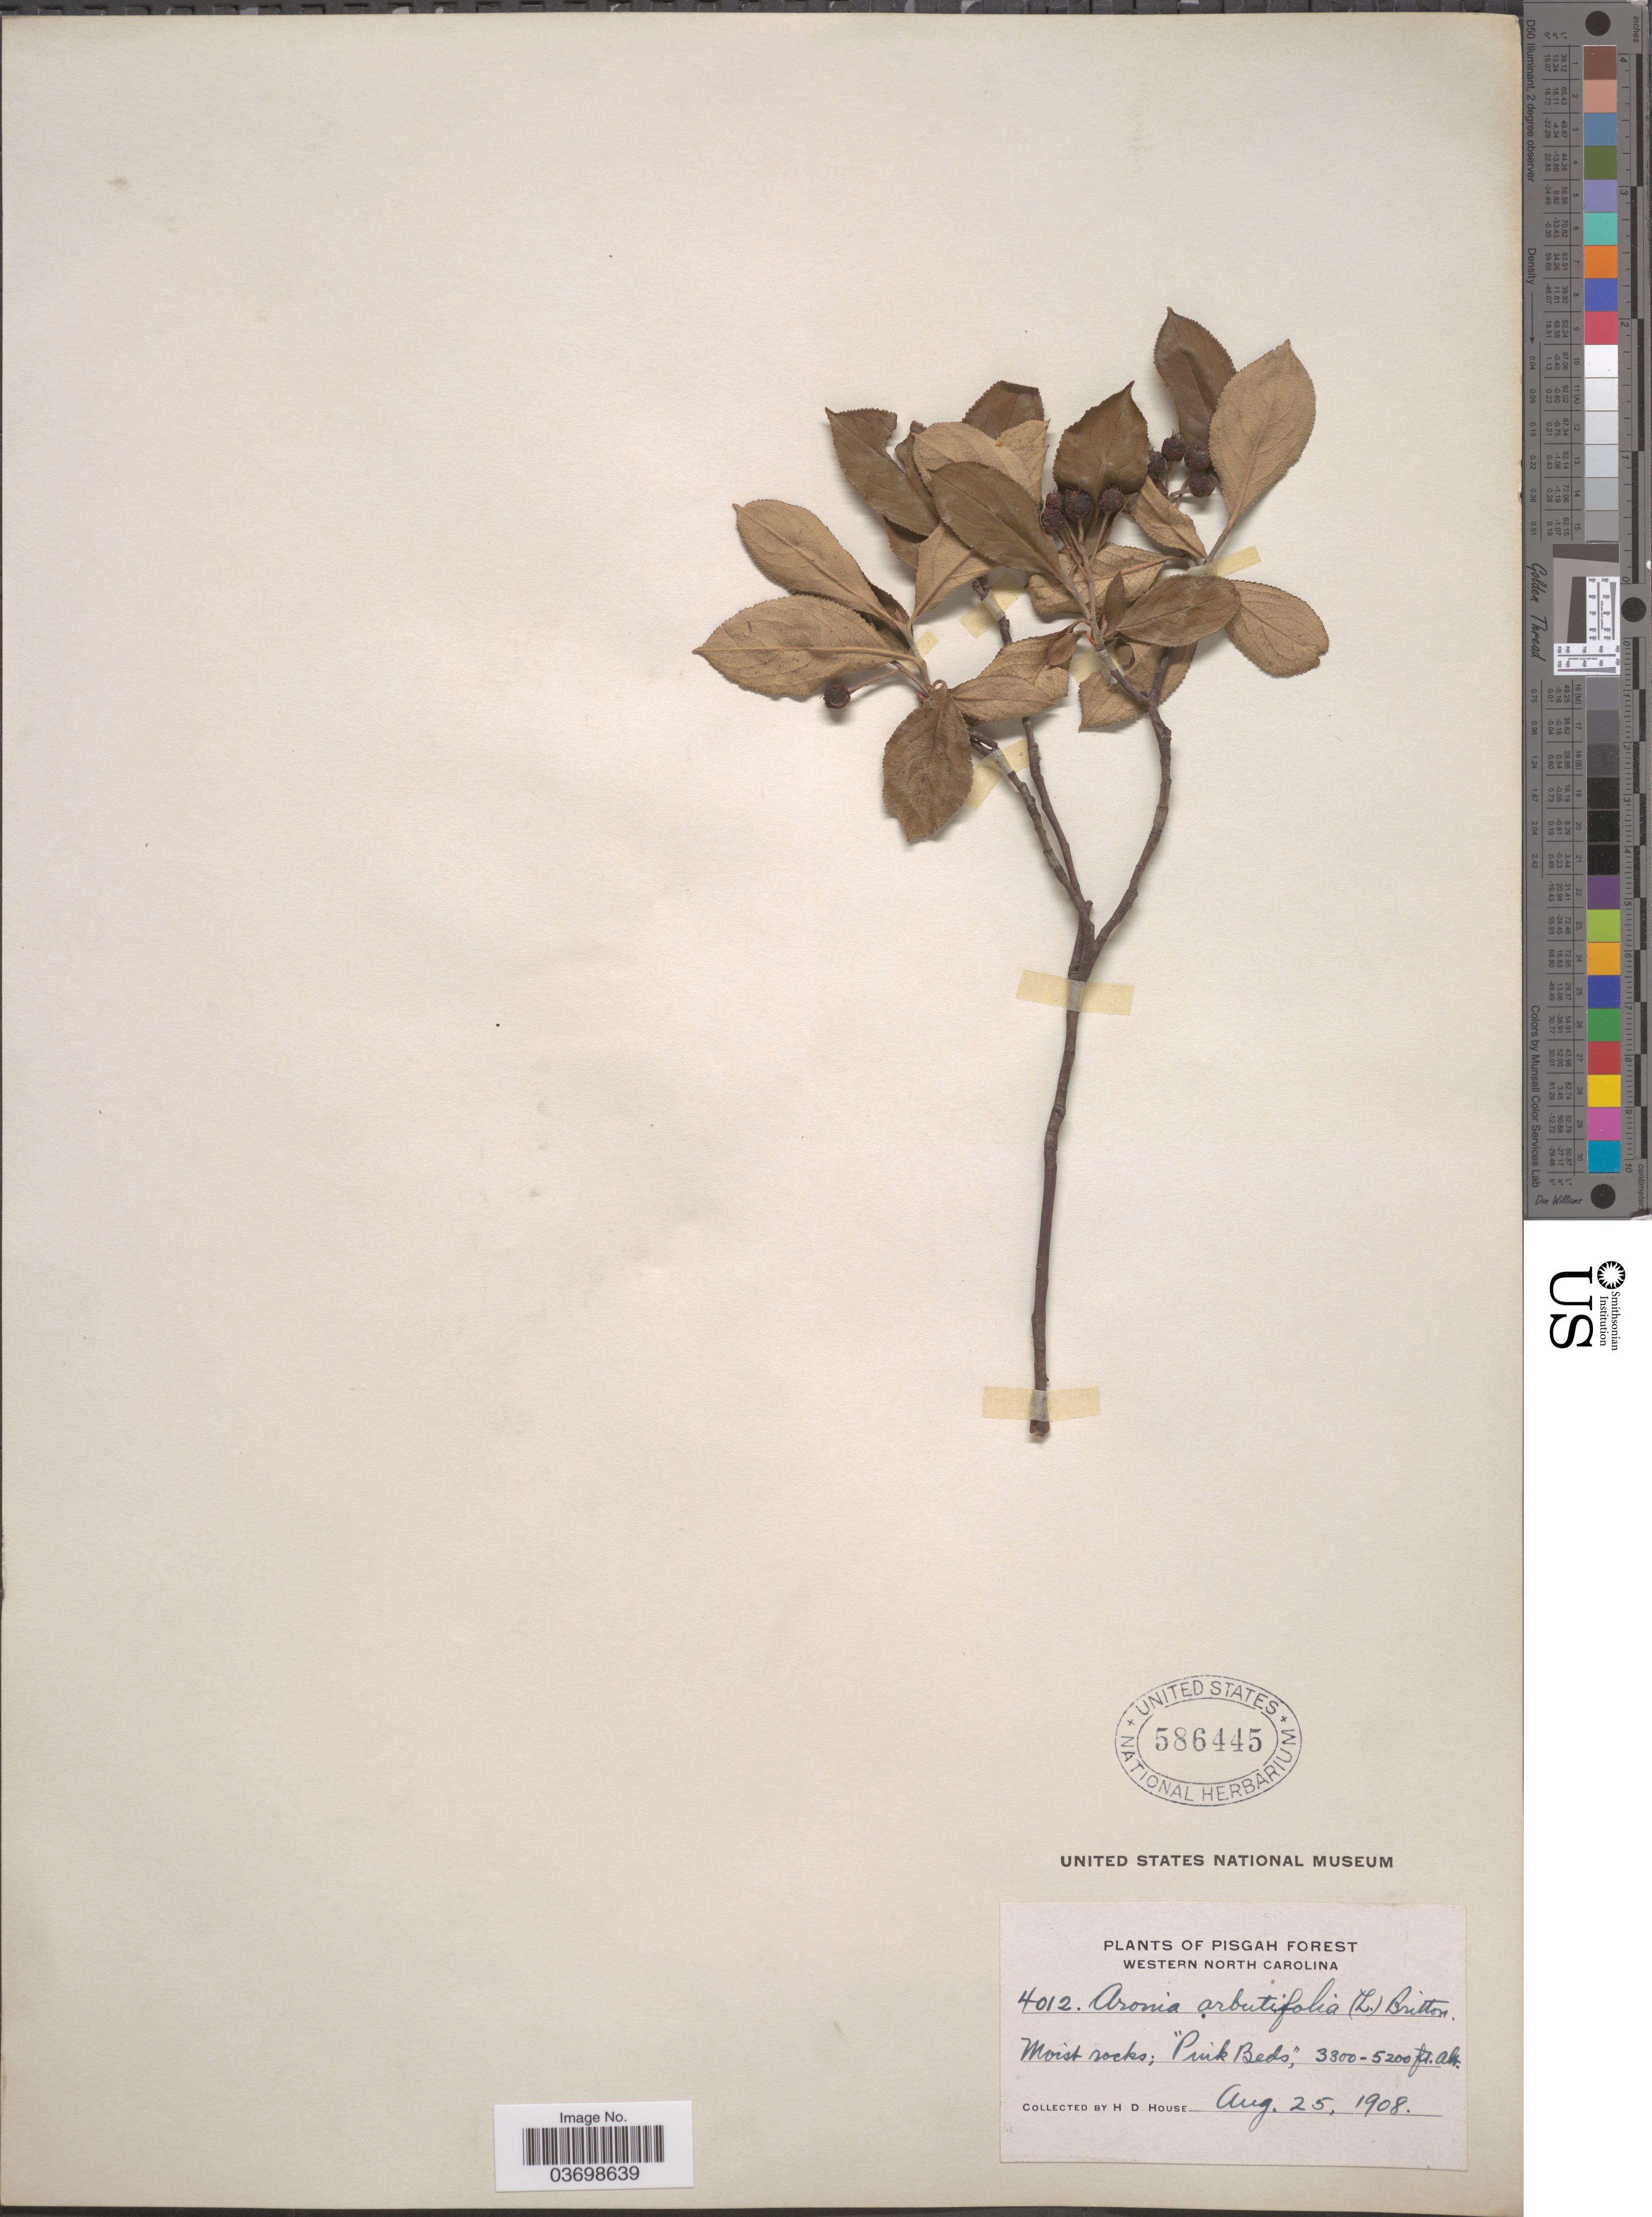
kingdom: Plantae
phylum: Tracheophyta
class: Magnoliopsida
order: Rosales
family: Rosaceae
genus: Aronia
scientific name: Aronia arbutifolia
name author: (L.) Pers.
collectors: H. D. House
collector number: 4012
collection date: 1908-08-25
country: United States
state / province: North Carolina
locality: Pisgah Forest. Western North Carolina.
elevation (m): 1006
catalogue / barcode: US 586445